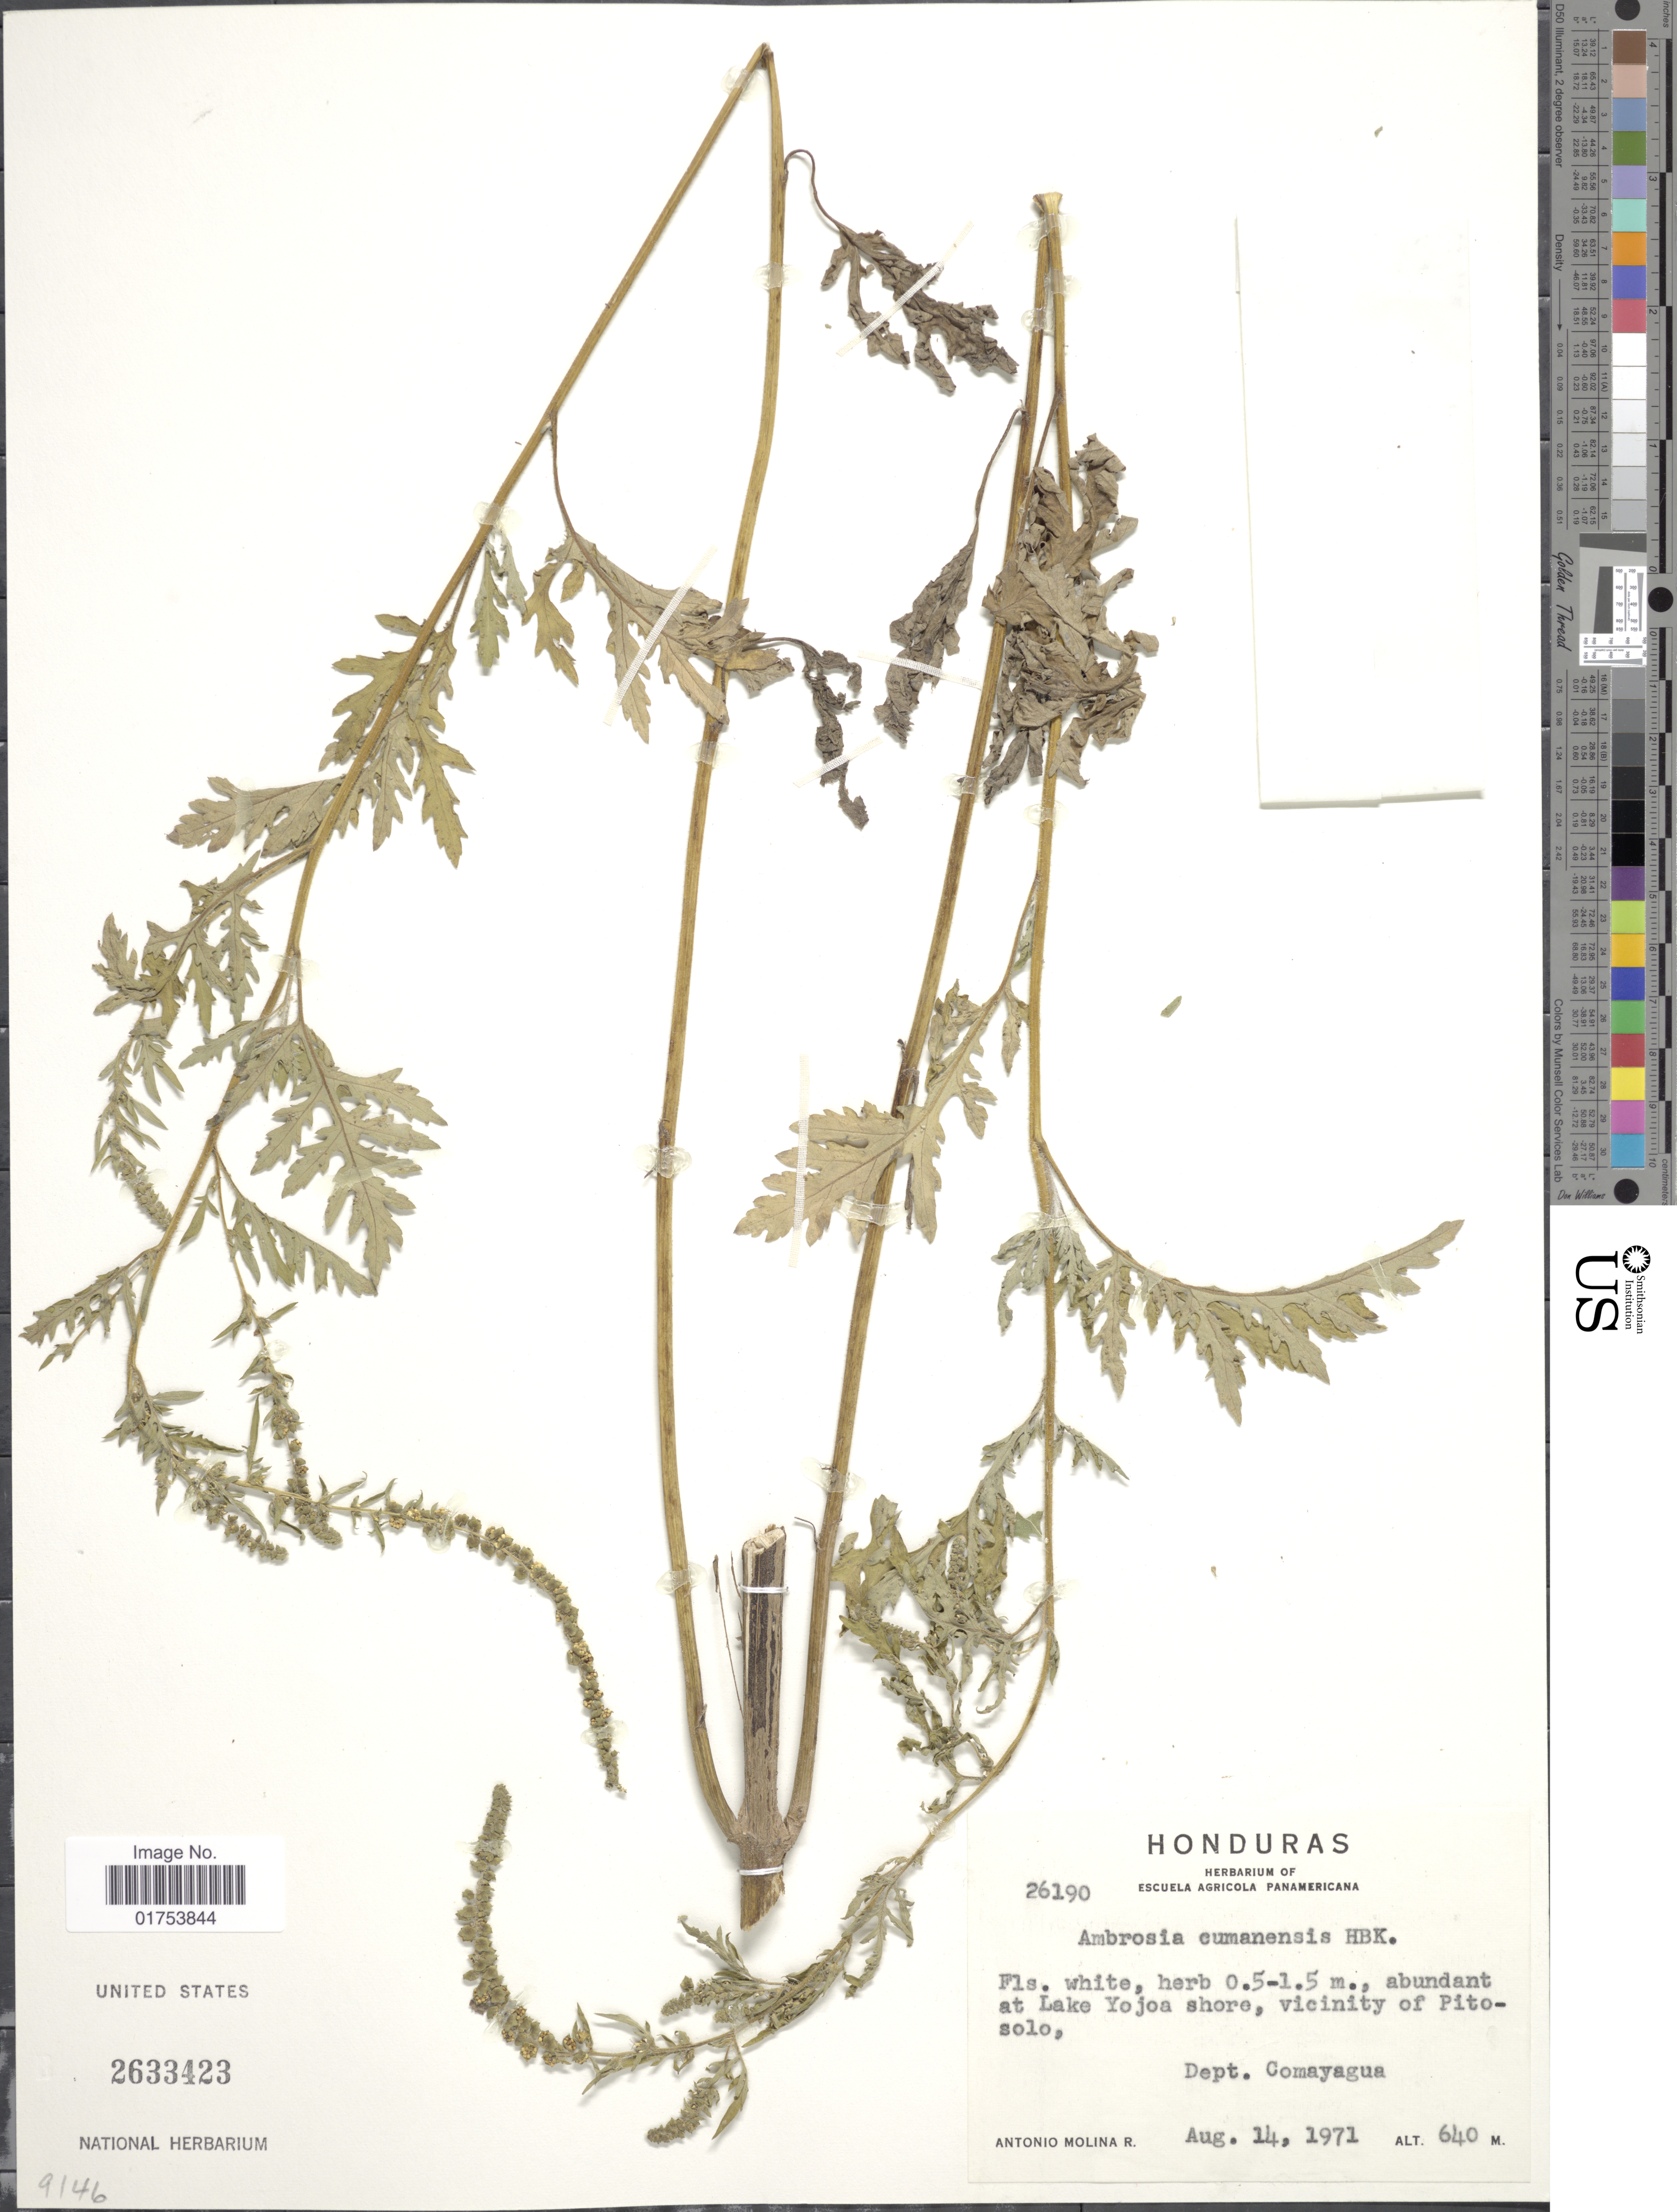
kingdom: Plantae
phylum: Tracheophyta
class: Magnoliopsida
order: Asterales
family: Asteraceae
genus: Ambrosia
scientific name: Ambrosia cumanensis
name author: Kunth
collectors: A. Molina R.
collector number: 26190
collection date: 1971-08-14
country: Honduras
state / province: Comayagua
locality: Abundant at Lake Yojoa shore, vicinity of Pitosolo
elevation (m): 640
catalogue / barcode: US 2633423